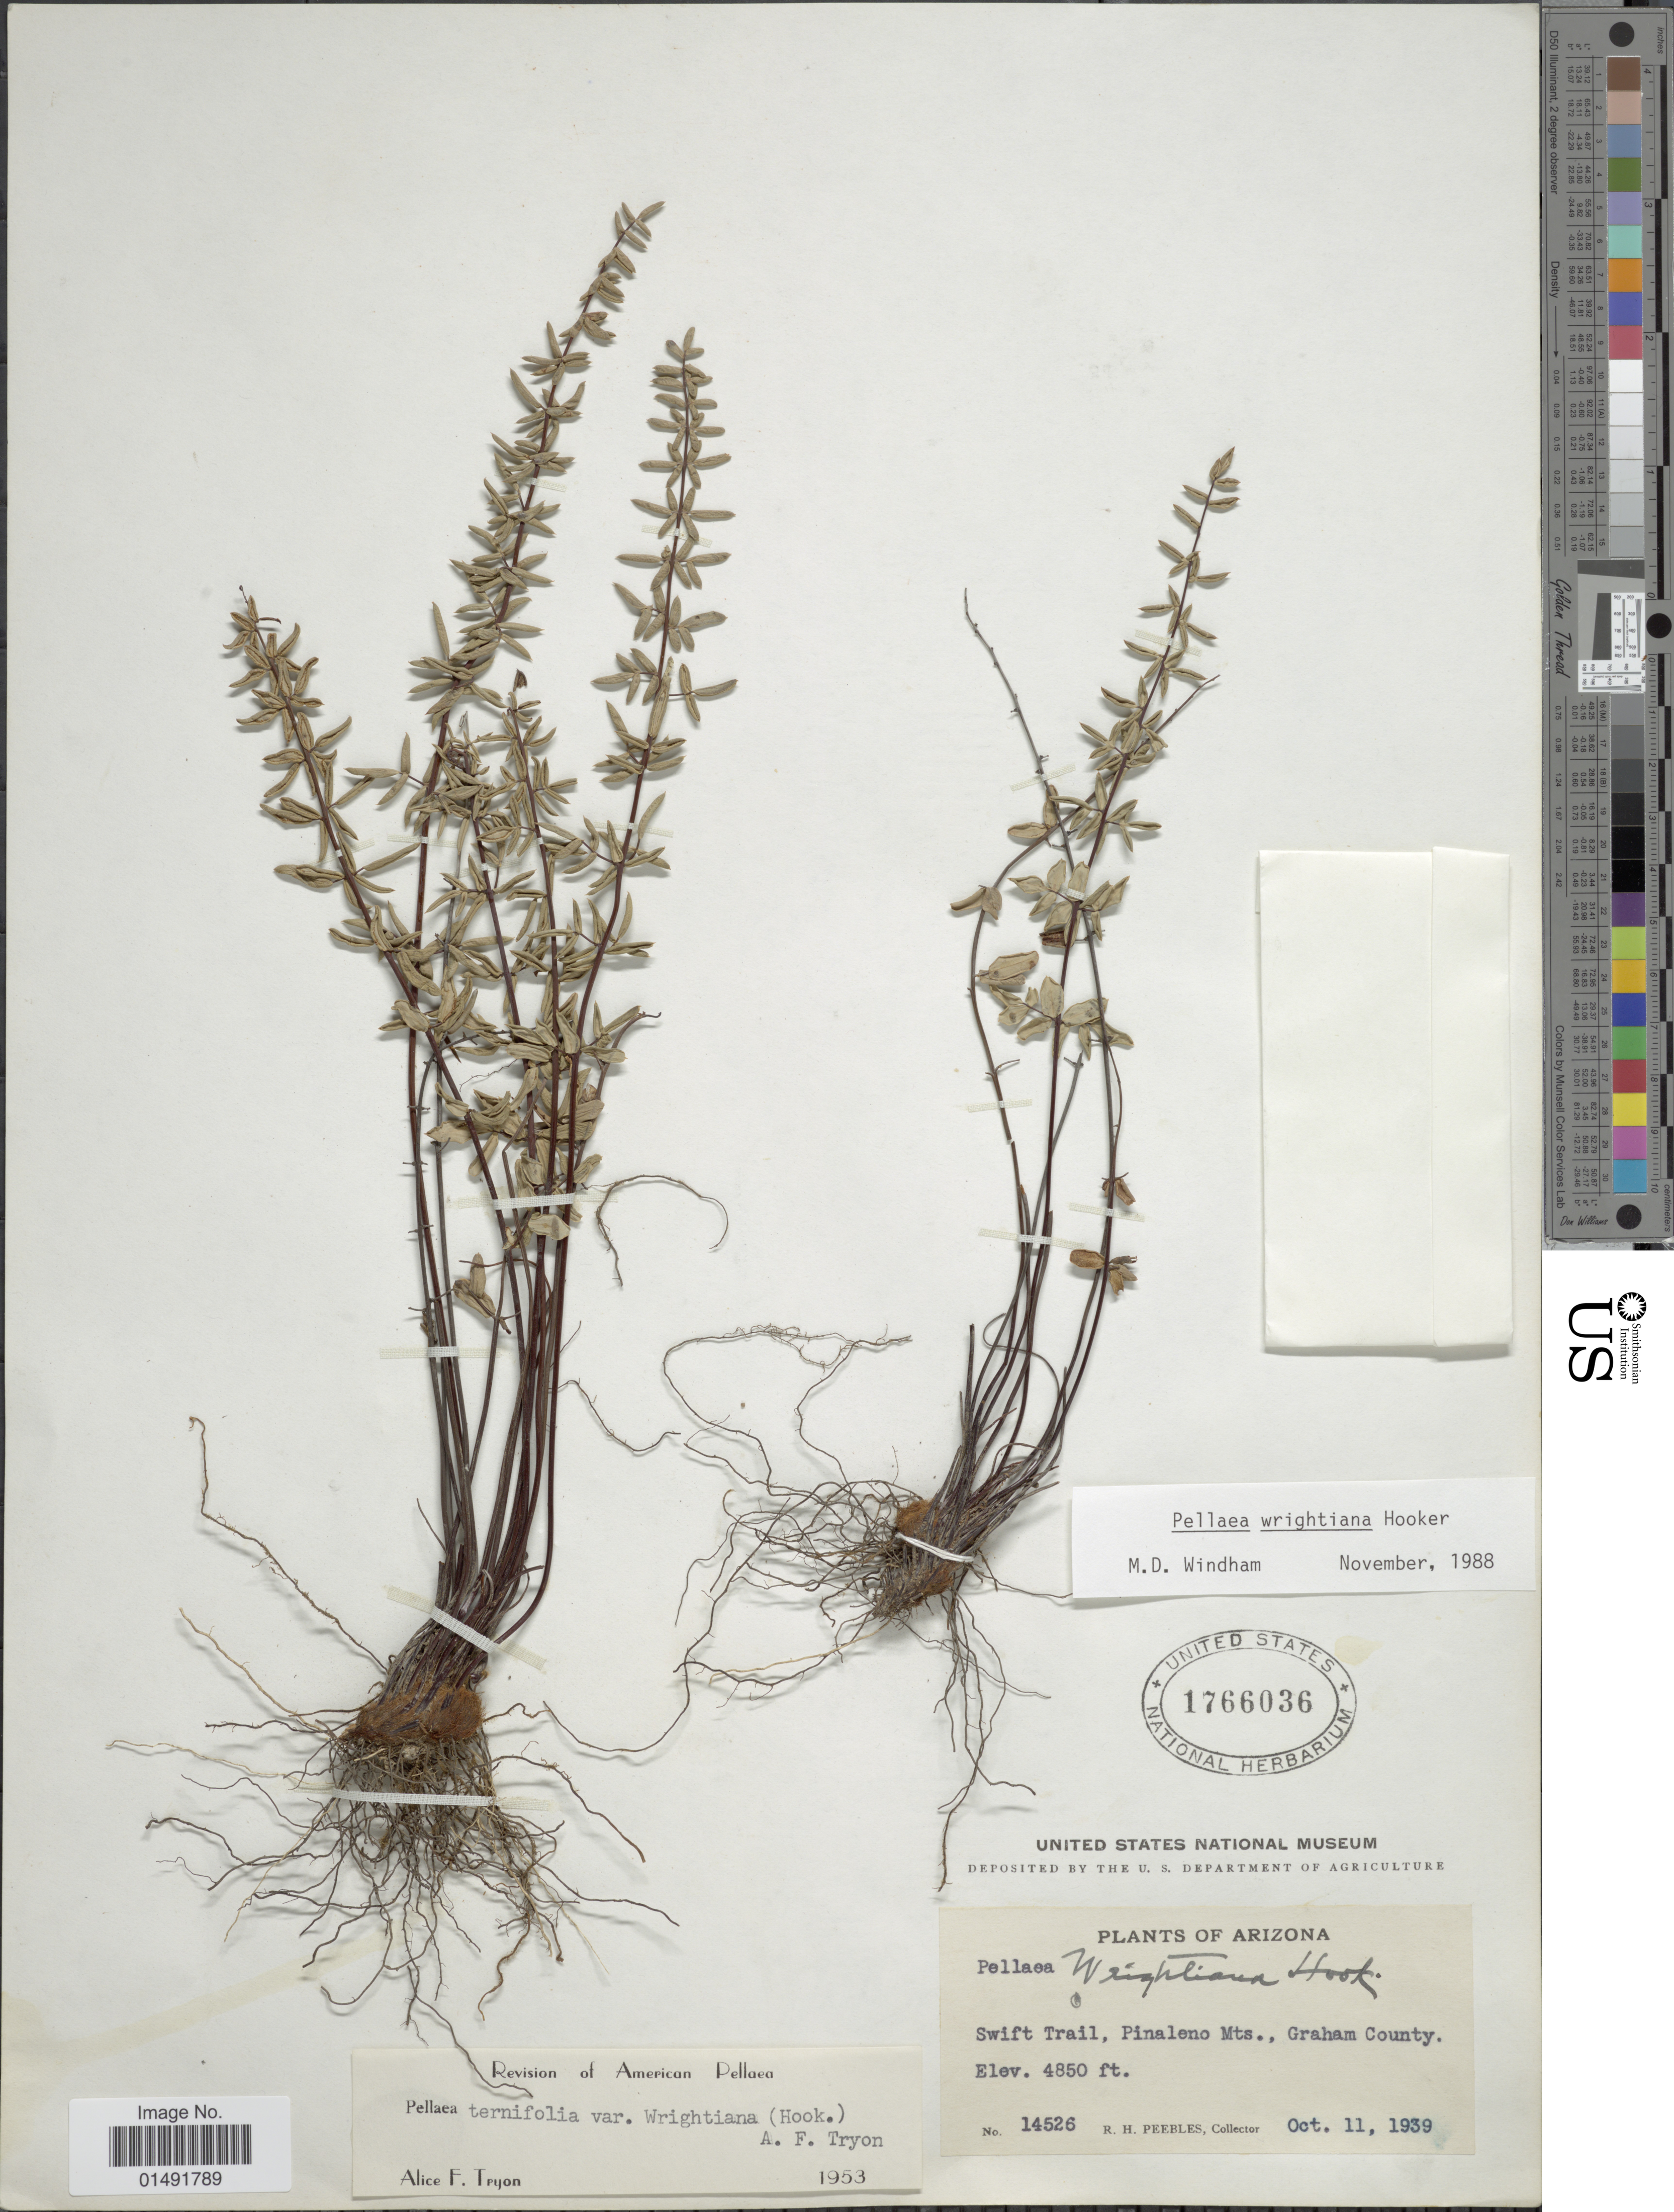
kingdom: Plantae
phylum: Tracheophyta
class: Polypodiopsida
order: Polypodiales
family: Pteridaceae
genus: Pellaea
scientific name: Pellaea wrightiana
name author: Hook.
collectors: R. H. Peebles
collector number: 14526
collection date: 1939-10-11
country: United States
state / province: Arizona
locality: Swift Trail, Pinaleno Mts., Graham County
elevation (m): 1478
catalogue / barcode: US 1766036